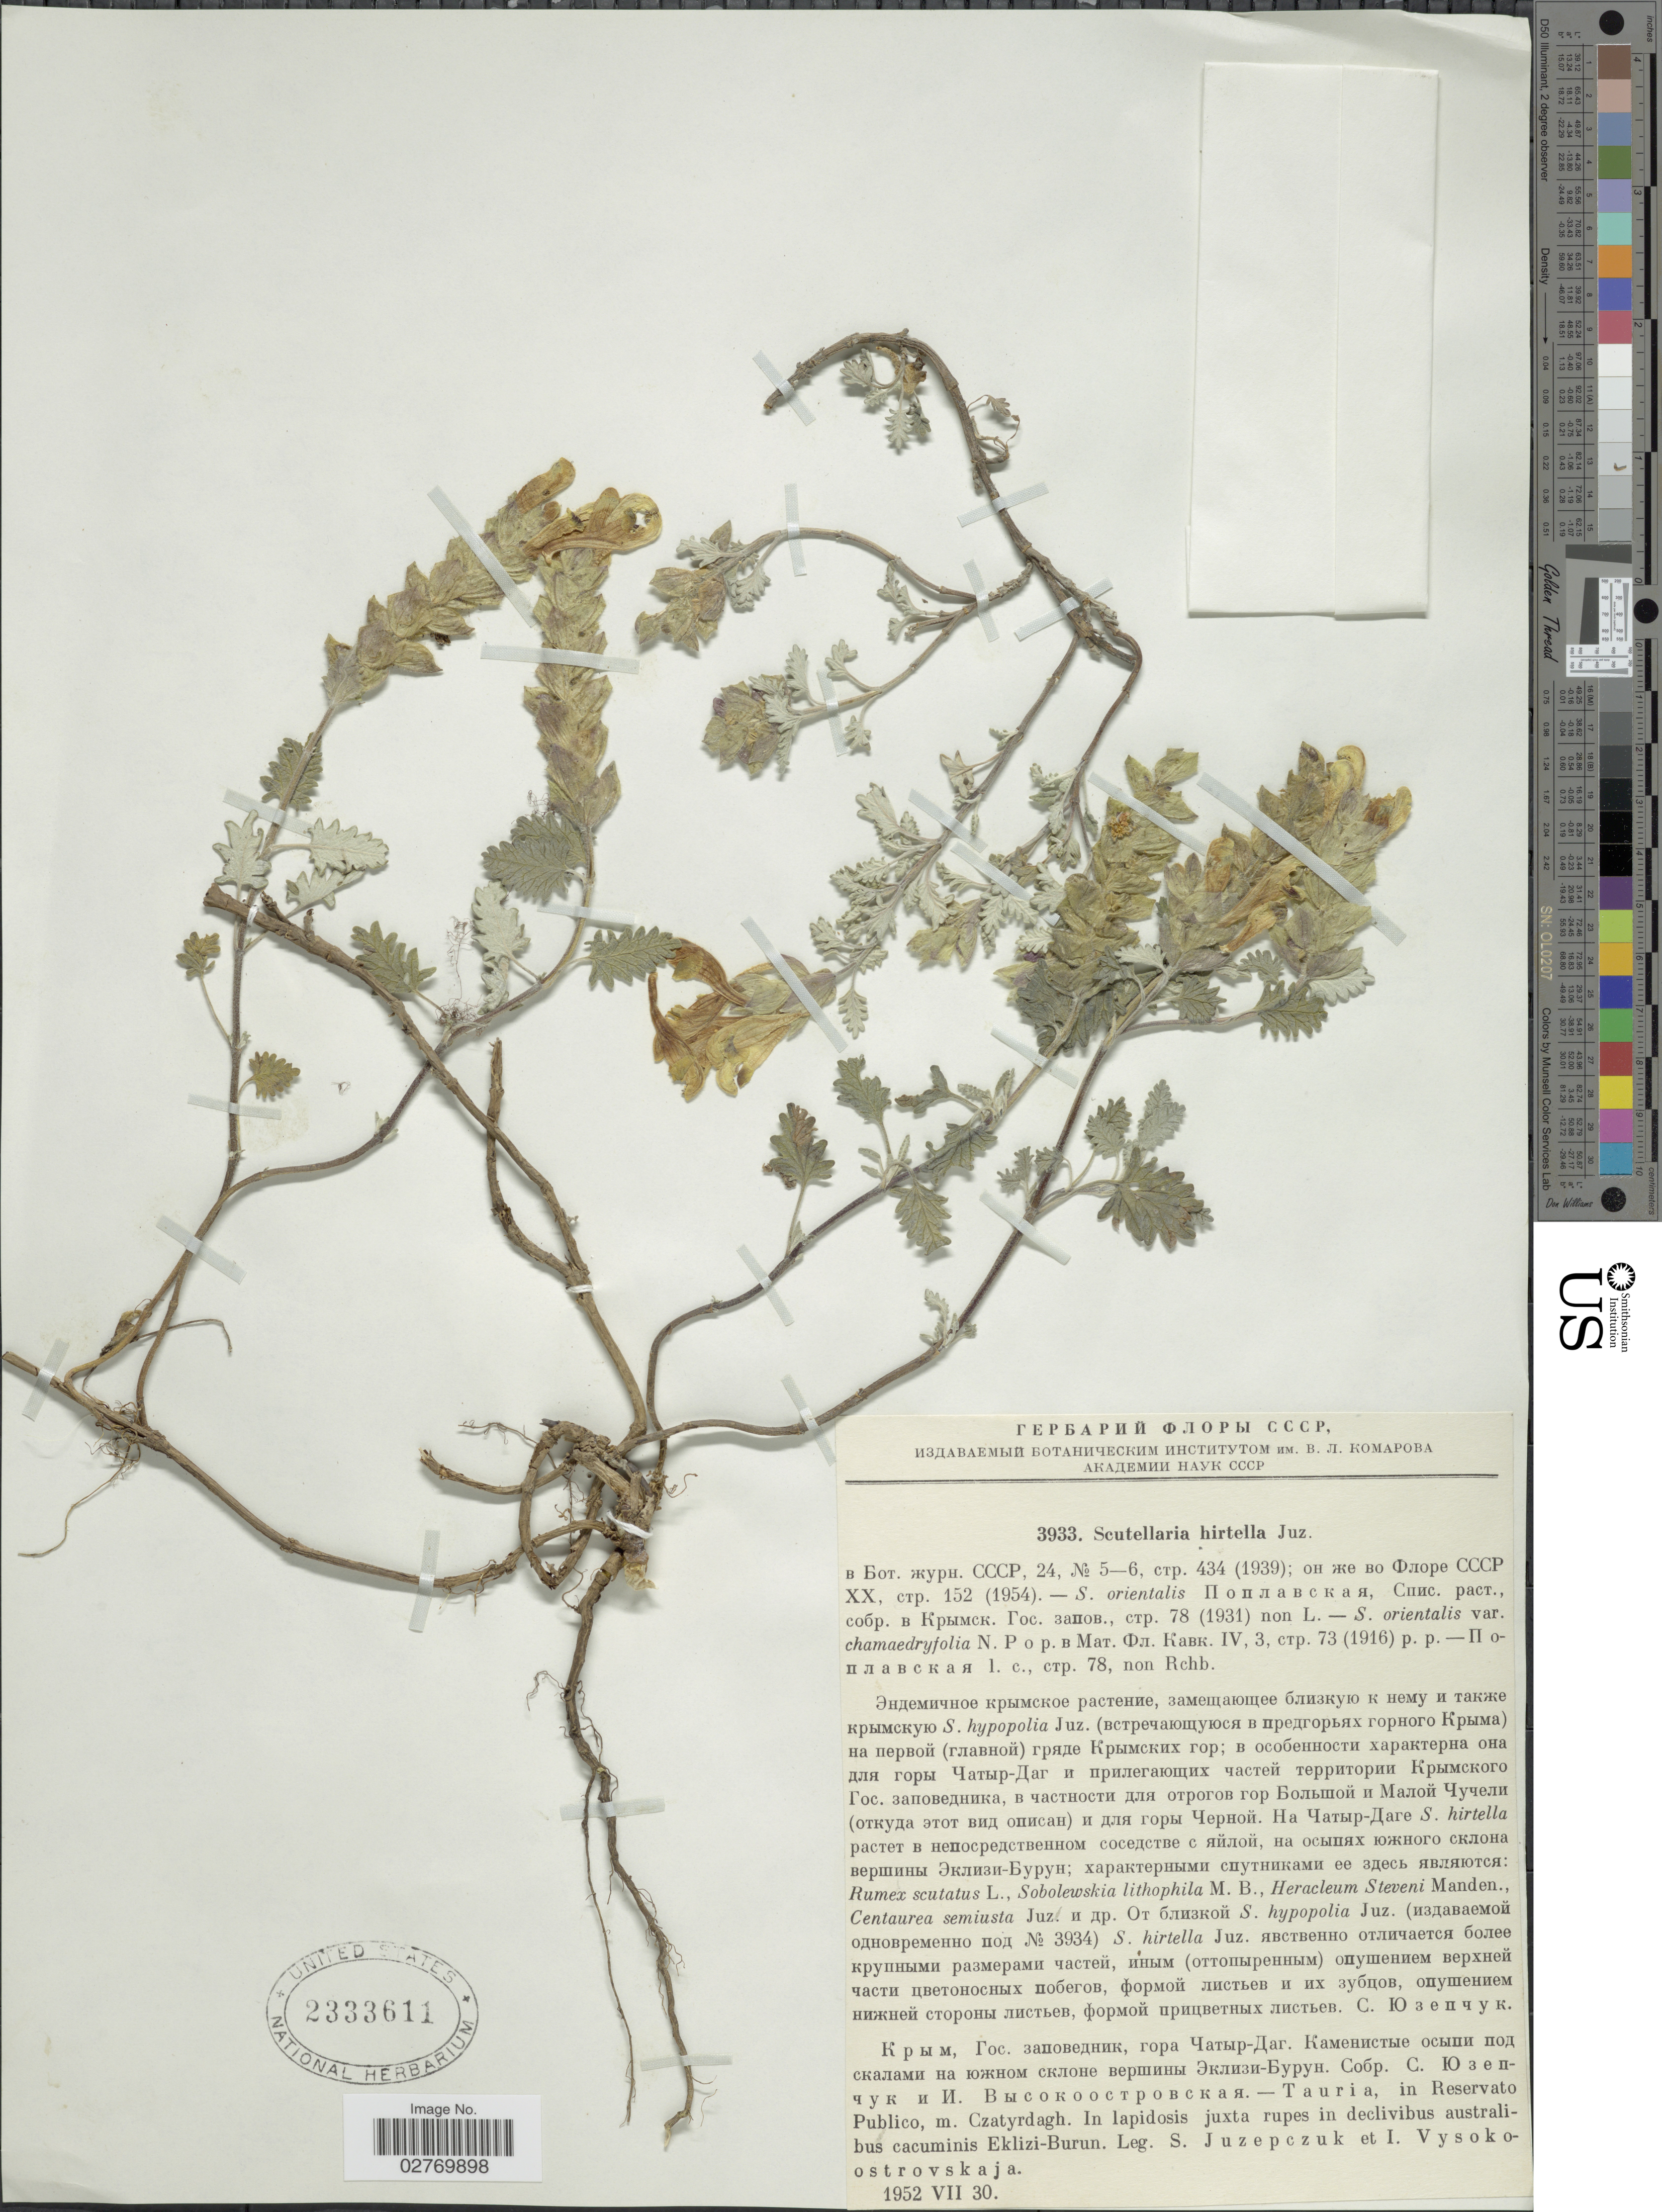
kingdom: Plantae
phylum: Tracheophyta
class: Magnoliopsida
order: Lamiales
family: Lamiaceae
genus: Scutellaria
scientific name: Scutellaria hirtella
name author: Juz.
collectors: S. V. Juzepczuk & I. Vysokoostrovskaja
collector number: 3933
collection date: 1952-07-30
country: Ukraine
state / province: Crimea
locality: Tauria, in Reservato Publico, m. Czatyrdagh. In lapidosis juxta rupes in declivibus australibus cacuminis Eklizi-Burun.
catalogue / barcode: US 2333611